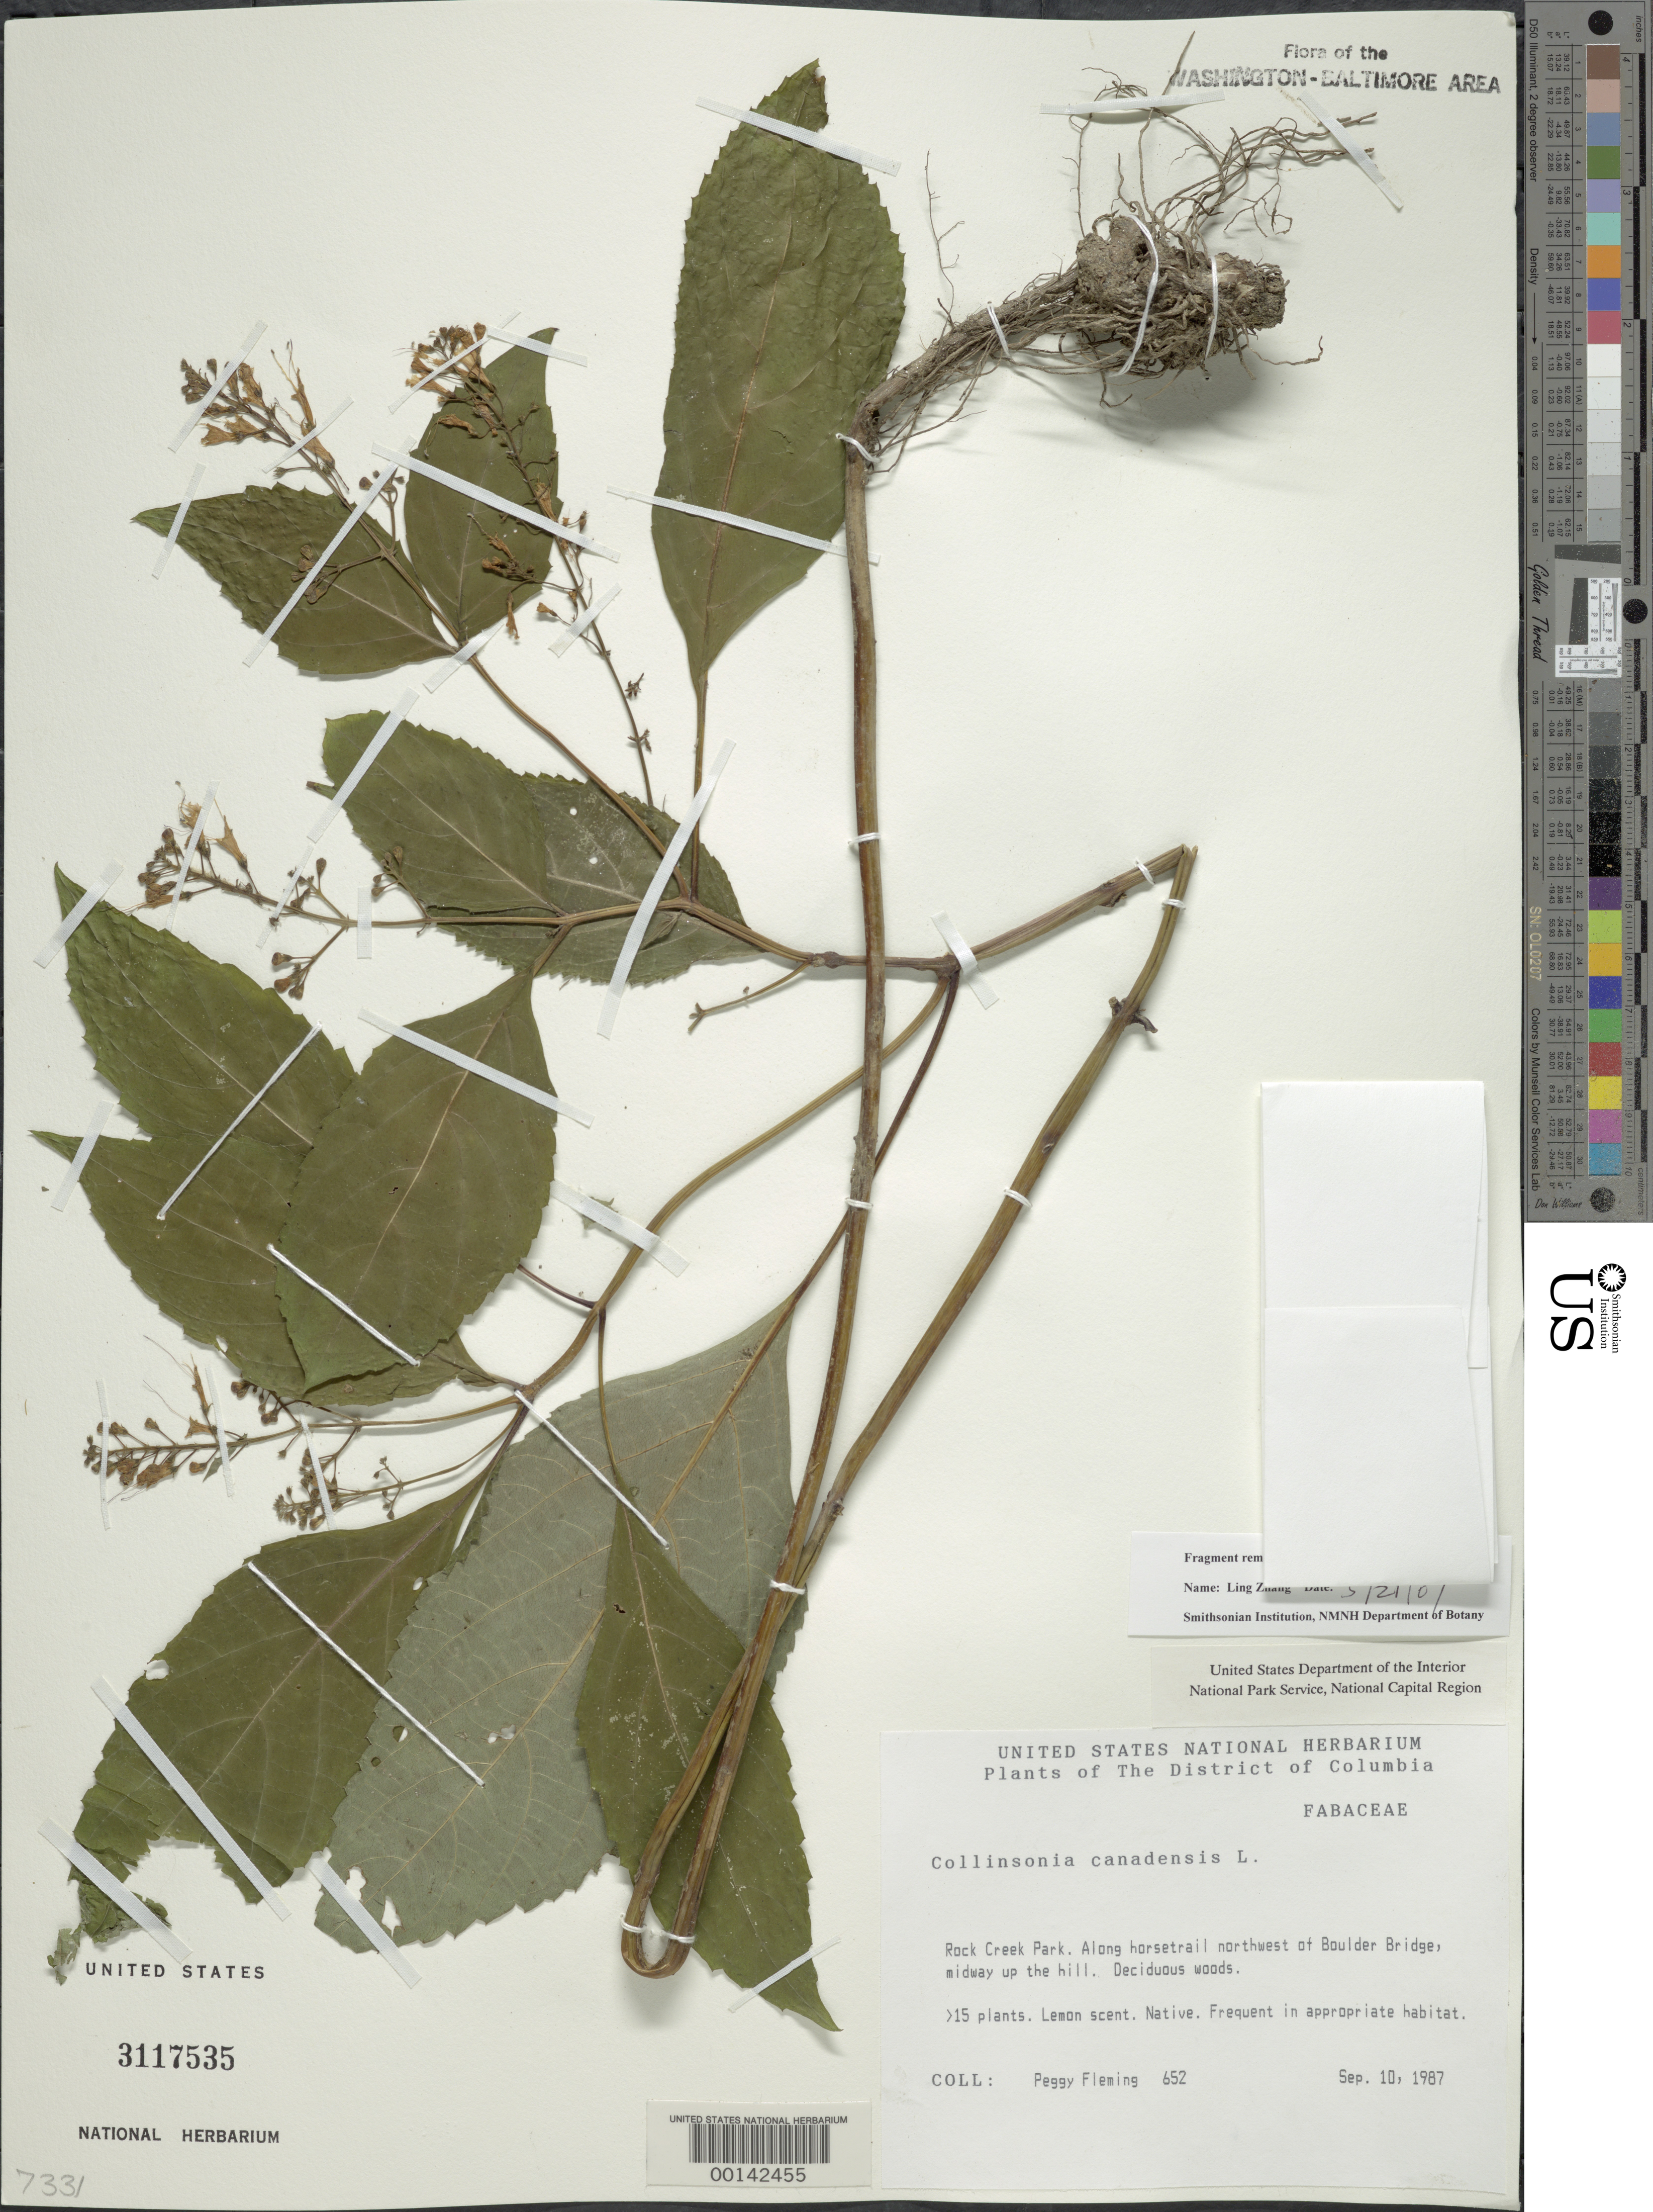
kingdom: Plantae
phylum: Tracheophyta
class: Magnoliopsida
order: Lamiales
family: Lamiaceae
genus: Collinsonia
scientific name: Collinsonia canadensis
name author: L.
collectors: P. Fleming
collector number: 652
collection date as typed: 10 Sep 1987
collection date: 1987-09-10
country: United States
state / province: District of Columbia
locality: Rock Creek Park. Along Horsetrail northwest of Boulder Bridge, midway up the Hill. Rock Creek Park and vicinity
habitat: Deciduous woods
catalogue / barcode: US 3117535